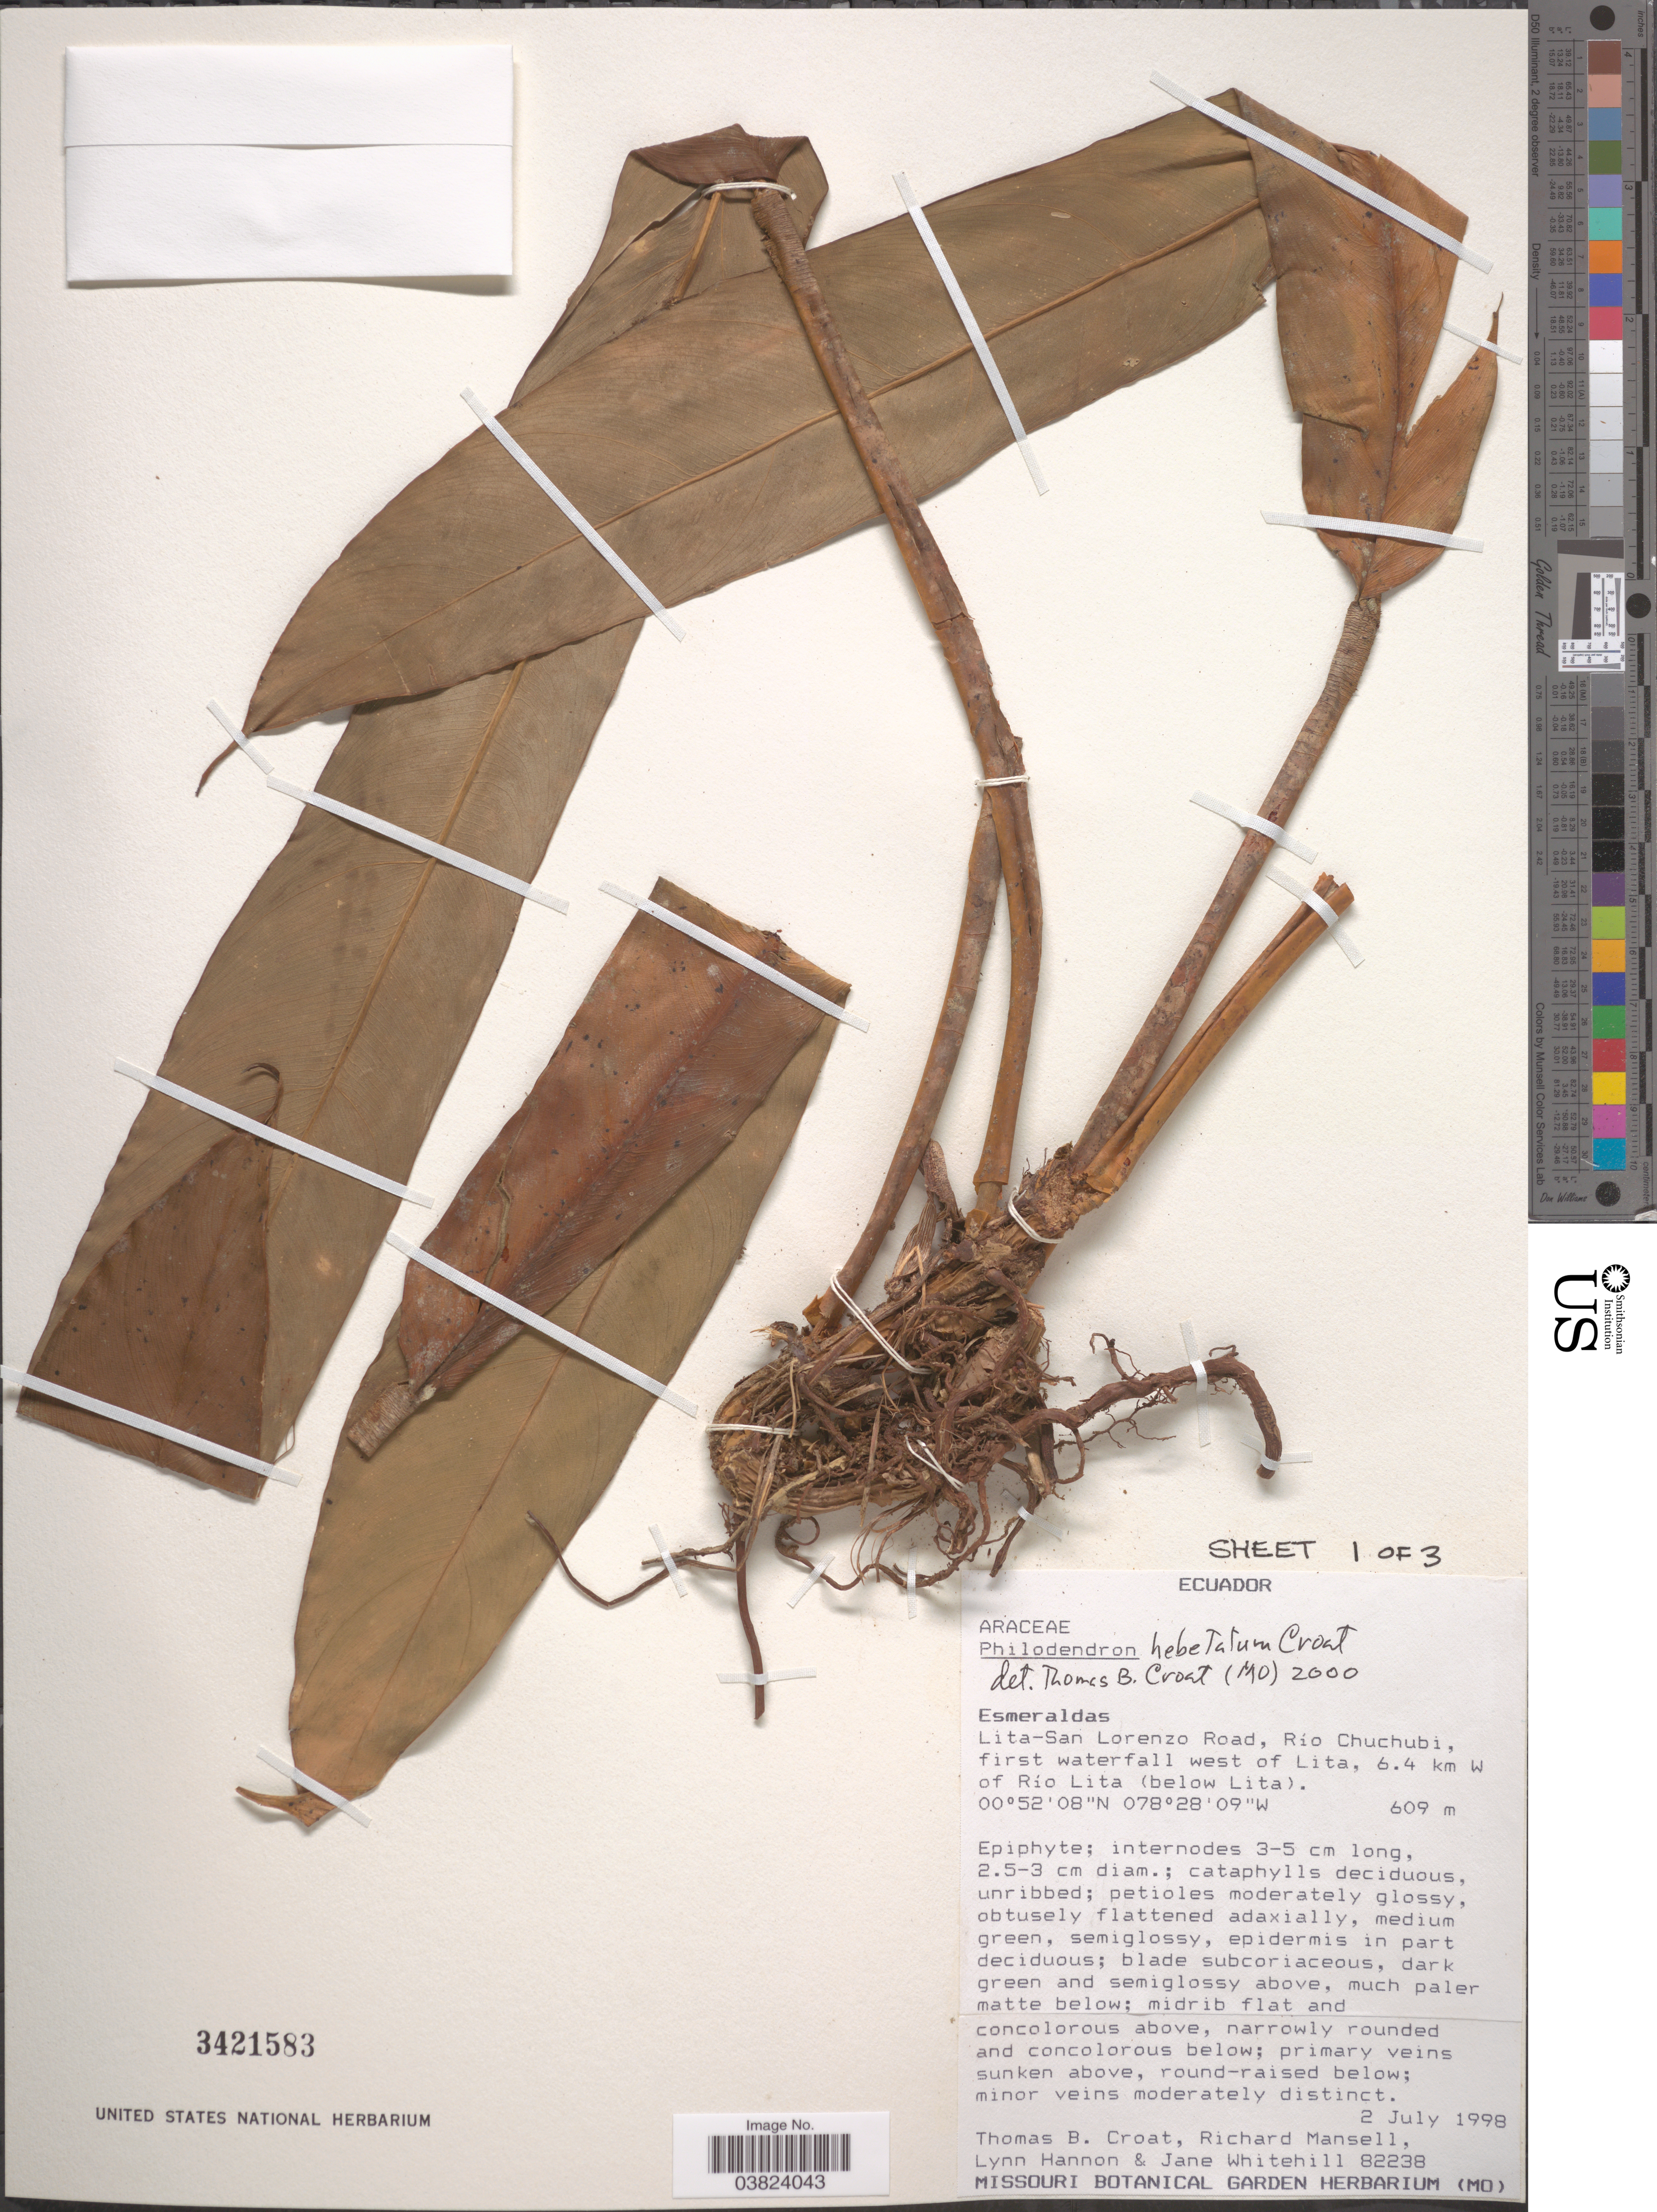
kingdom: Plantae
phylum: Tracheophyta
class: Liliopsida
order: Alismatales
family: Araceae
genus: Philodendron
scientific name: Philodendron hebetatum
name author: Croat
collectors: T. B. Croat, R. Mansell, L. Hannon & J. Whitehill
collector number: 82238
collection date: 1998-07-02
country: Ecuador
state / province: Esmeraldas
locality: Lita-San Lorenzo Road, Rio Chuchubi, first waterfall west of Lita, 6.4 km W of Rio Lita (below Lita).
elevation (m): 609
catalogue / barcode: US 3421583